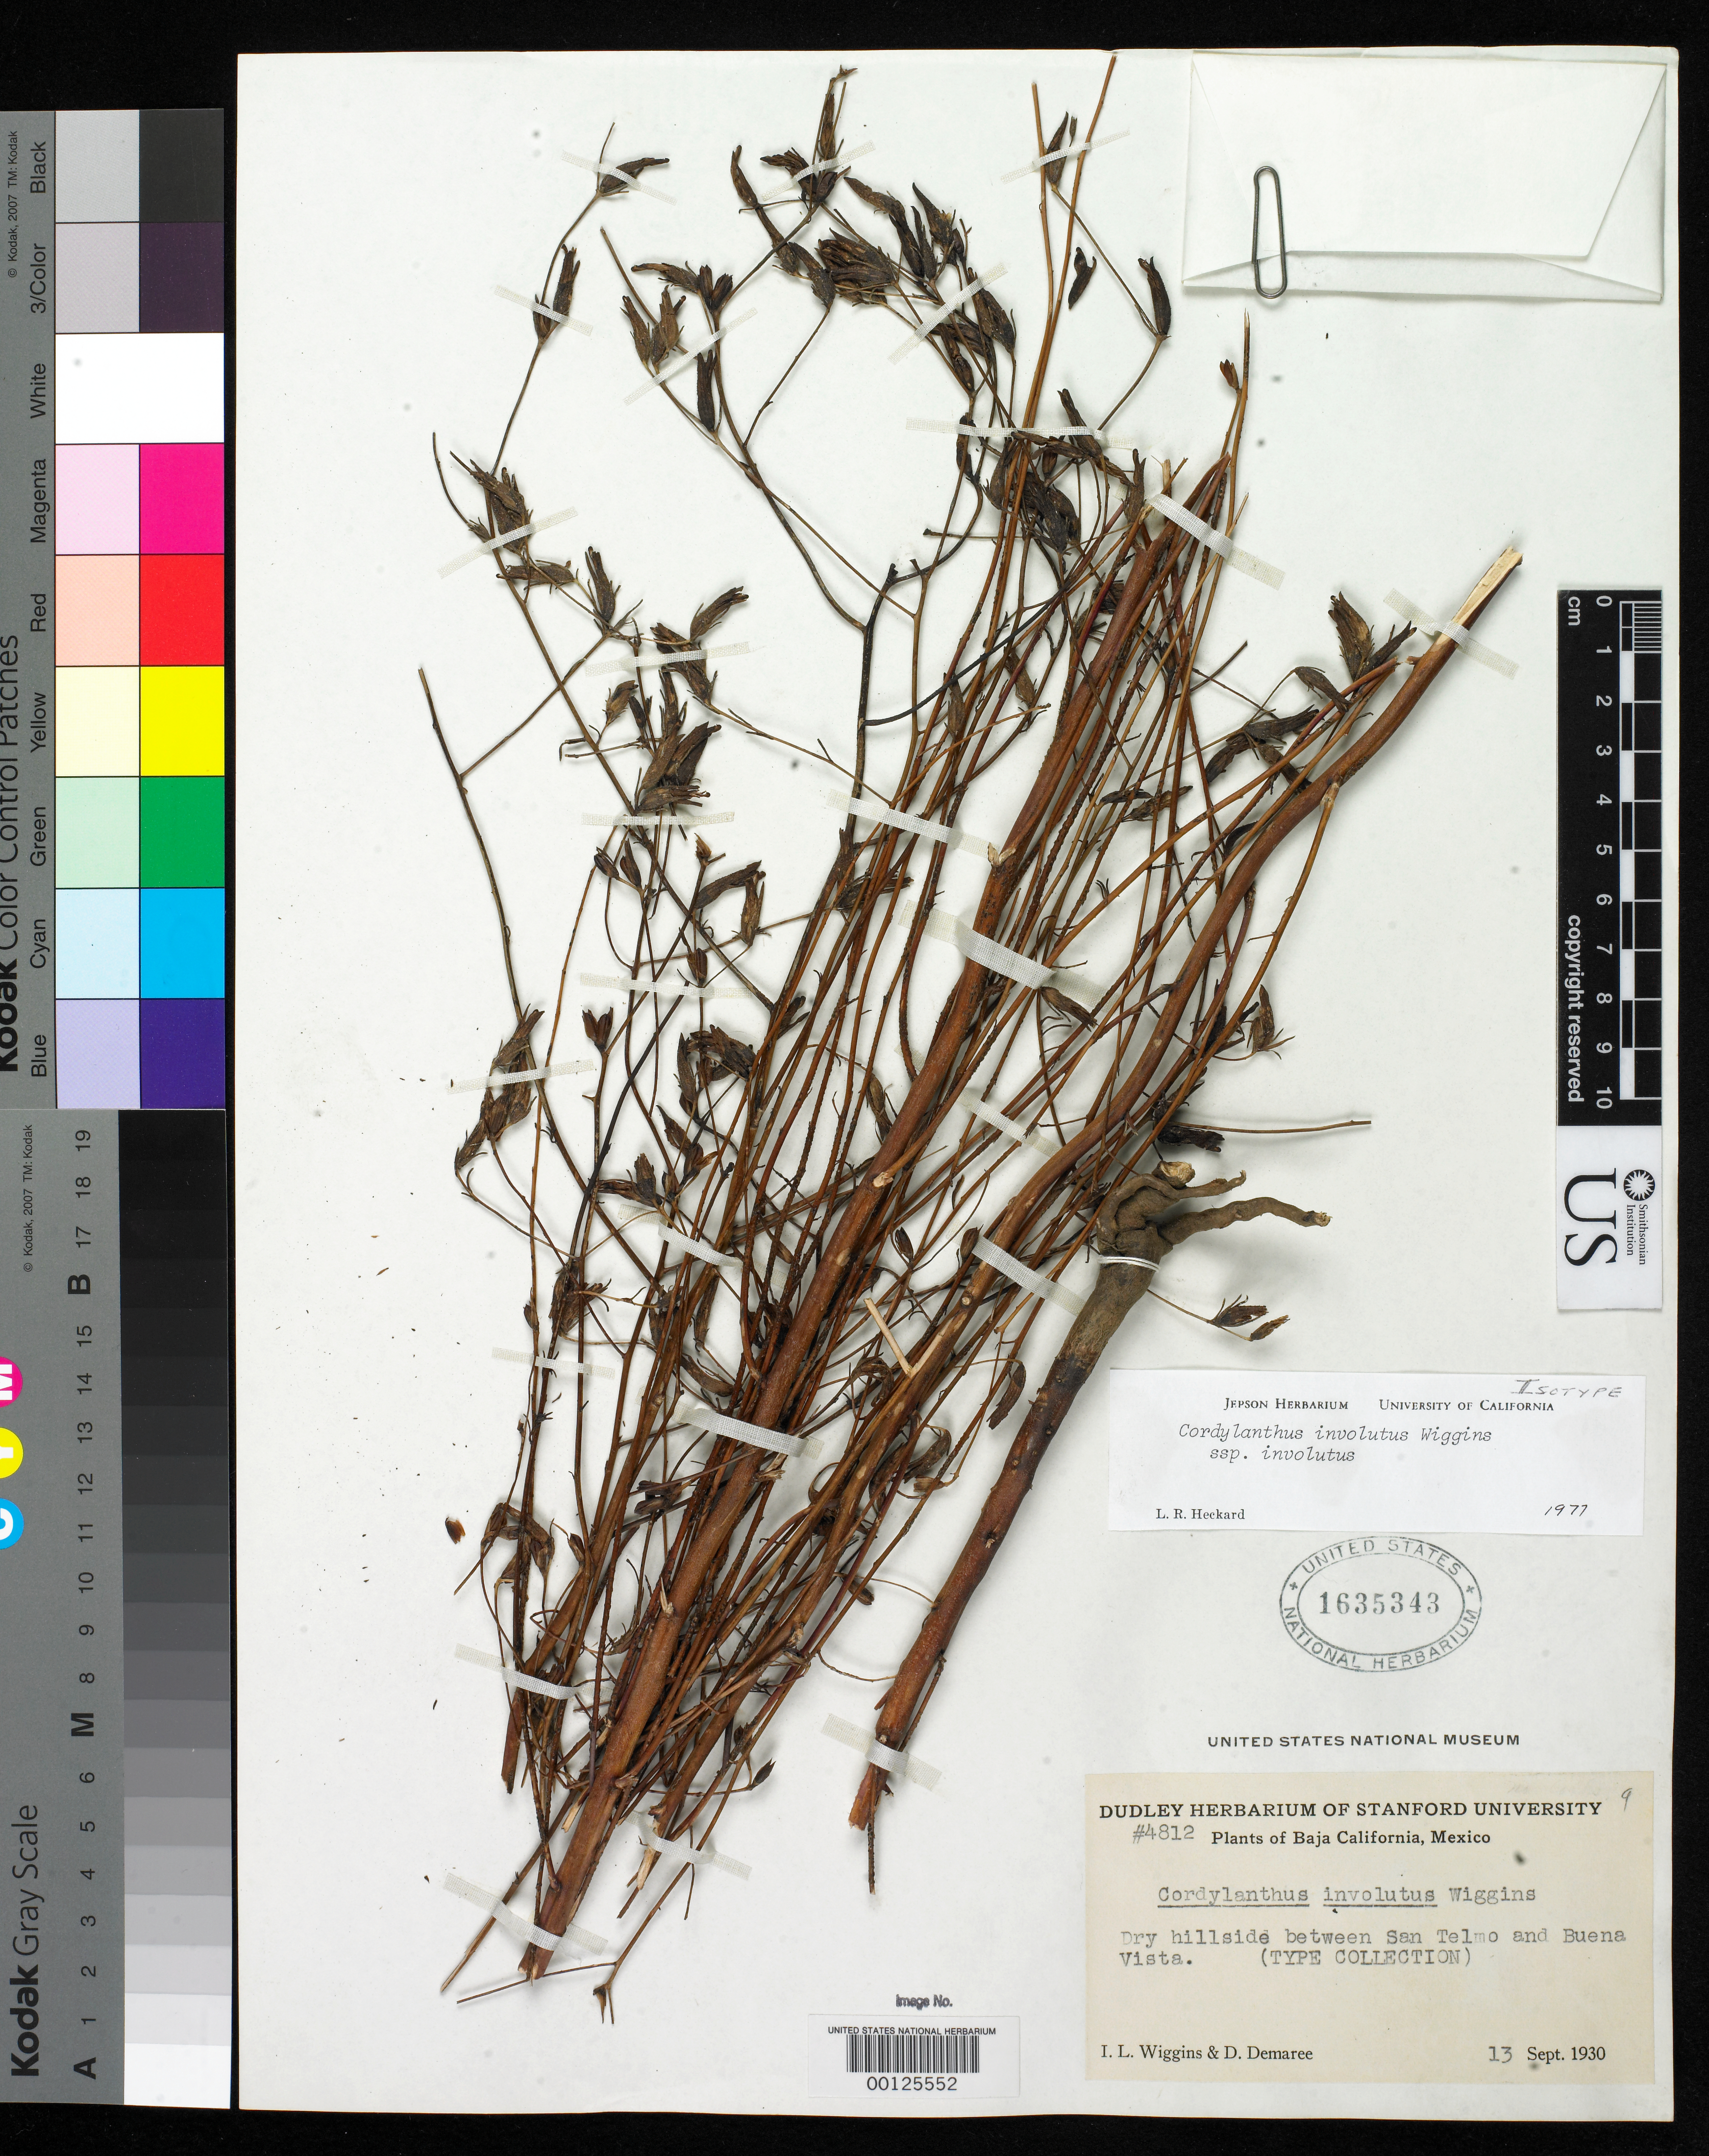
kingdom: Plantae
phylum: Tracheophyta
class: Magnoliopsida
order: Lamiales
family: Orobanchaceae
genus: Cordylanthus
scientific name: Cordylanthus involutus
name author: Wiggins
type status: Isotype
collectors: I. L. Wiggins & D. Demaree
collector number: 4812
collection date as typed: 13 Sep 1920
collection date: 1920-09-13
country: Mexico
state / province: Baja California Norte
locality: San Telmo.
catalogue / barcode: US 1635343